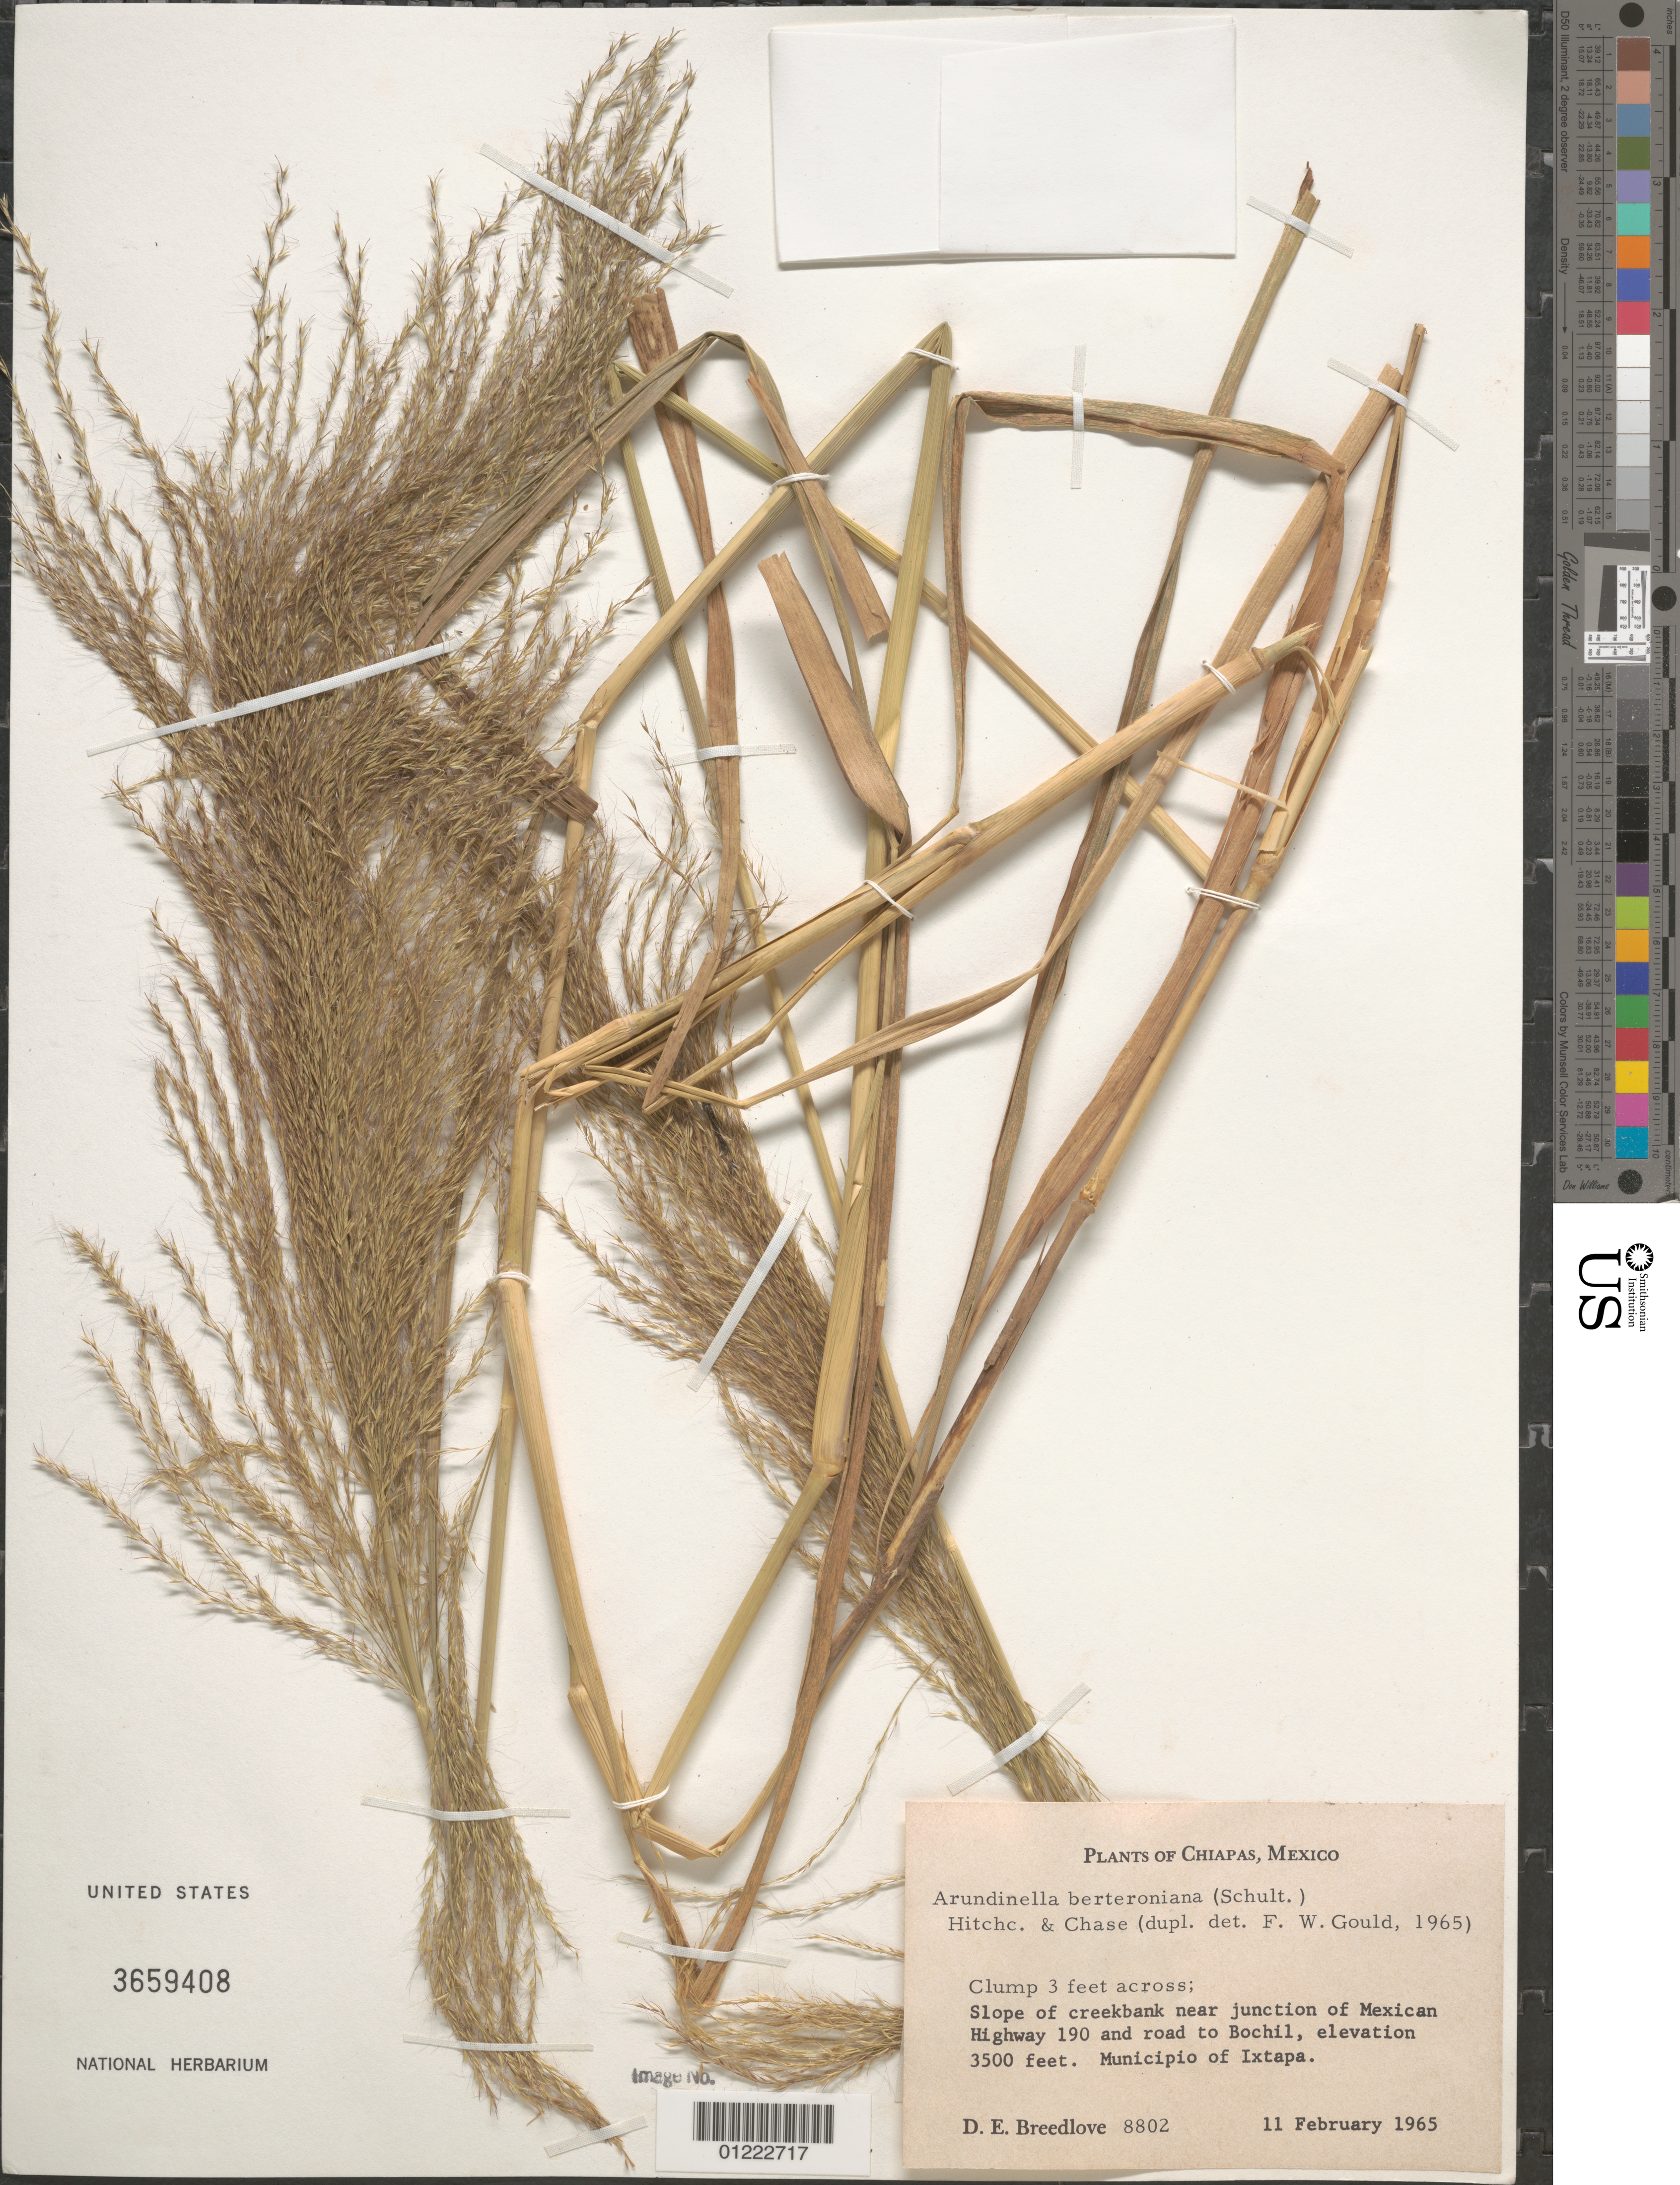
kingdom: Plantae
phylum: Tracheophyta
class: Liliopsida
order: Poales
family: Poaceae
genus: Arundinella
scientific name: Arundinella berteroniana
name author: (Schult.) Hitchc. & Chase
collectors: D. E. Breedlove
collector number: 8802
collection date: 1965-02-11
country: Mexico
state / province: Chiapas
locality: Slope of creekbank near junction of Mexican Highway 190 and road to Bochil, Municipio of Ixtapa.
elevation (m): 1067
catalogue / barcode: US 3659408